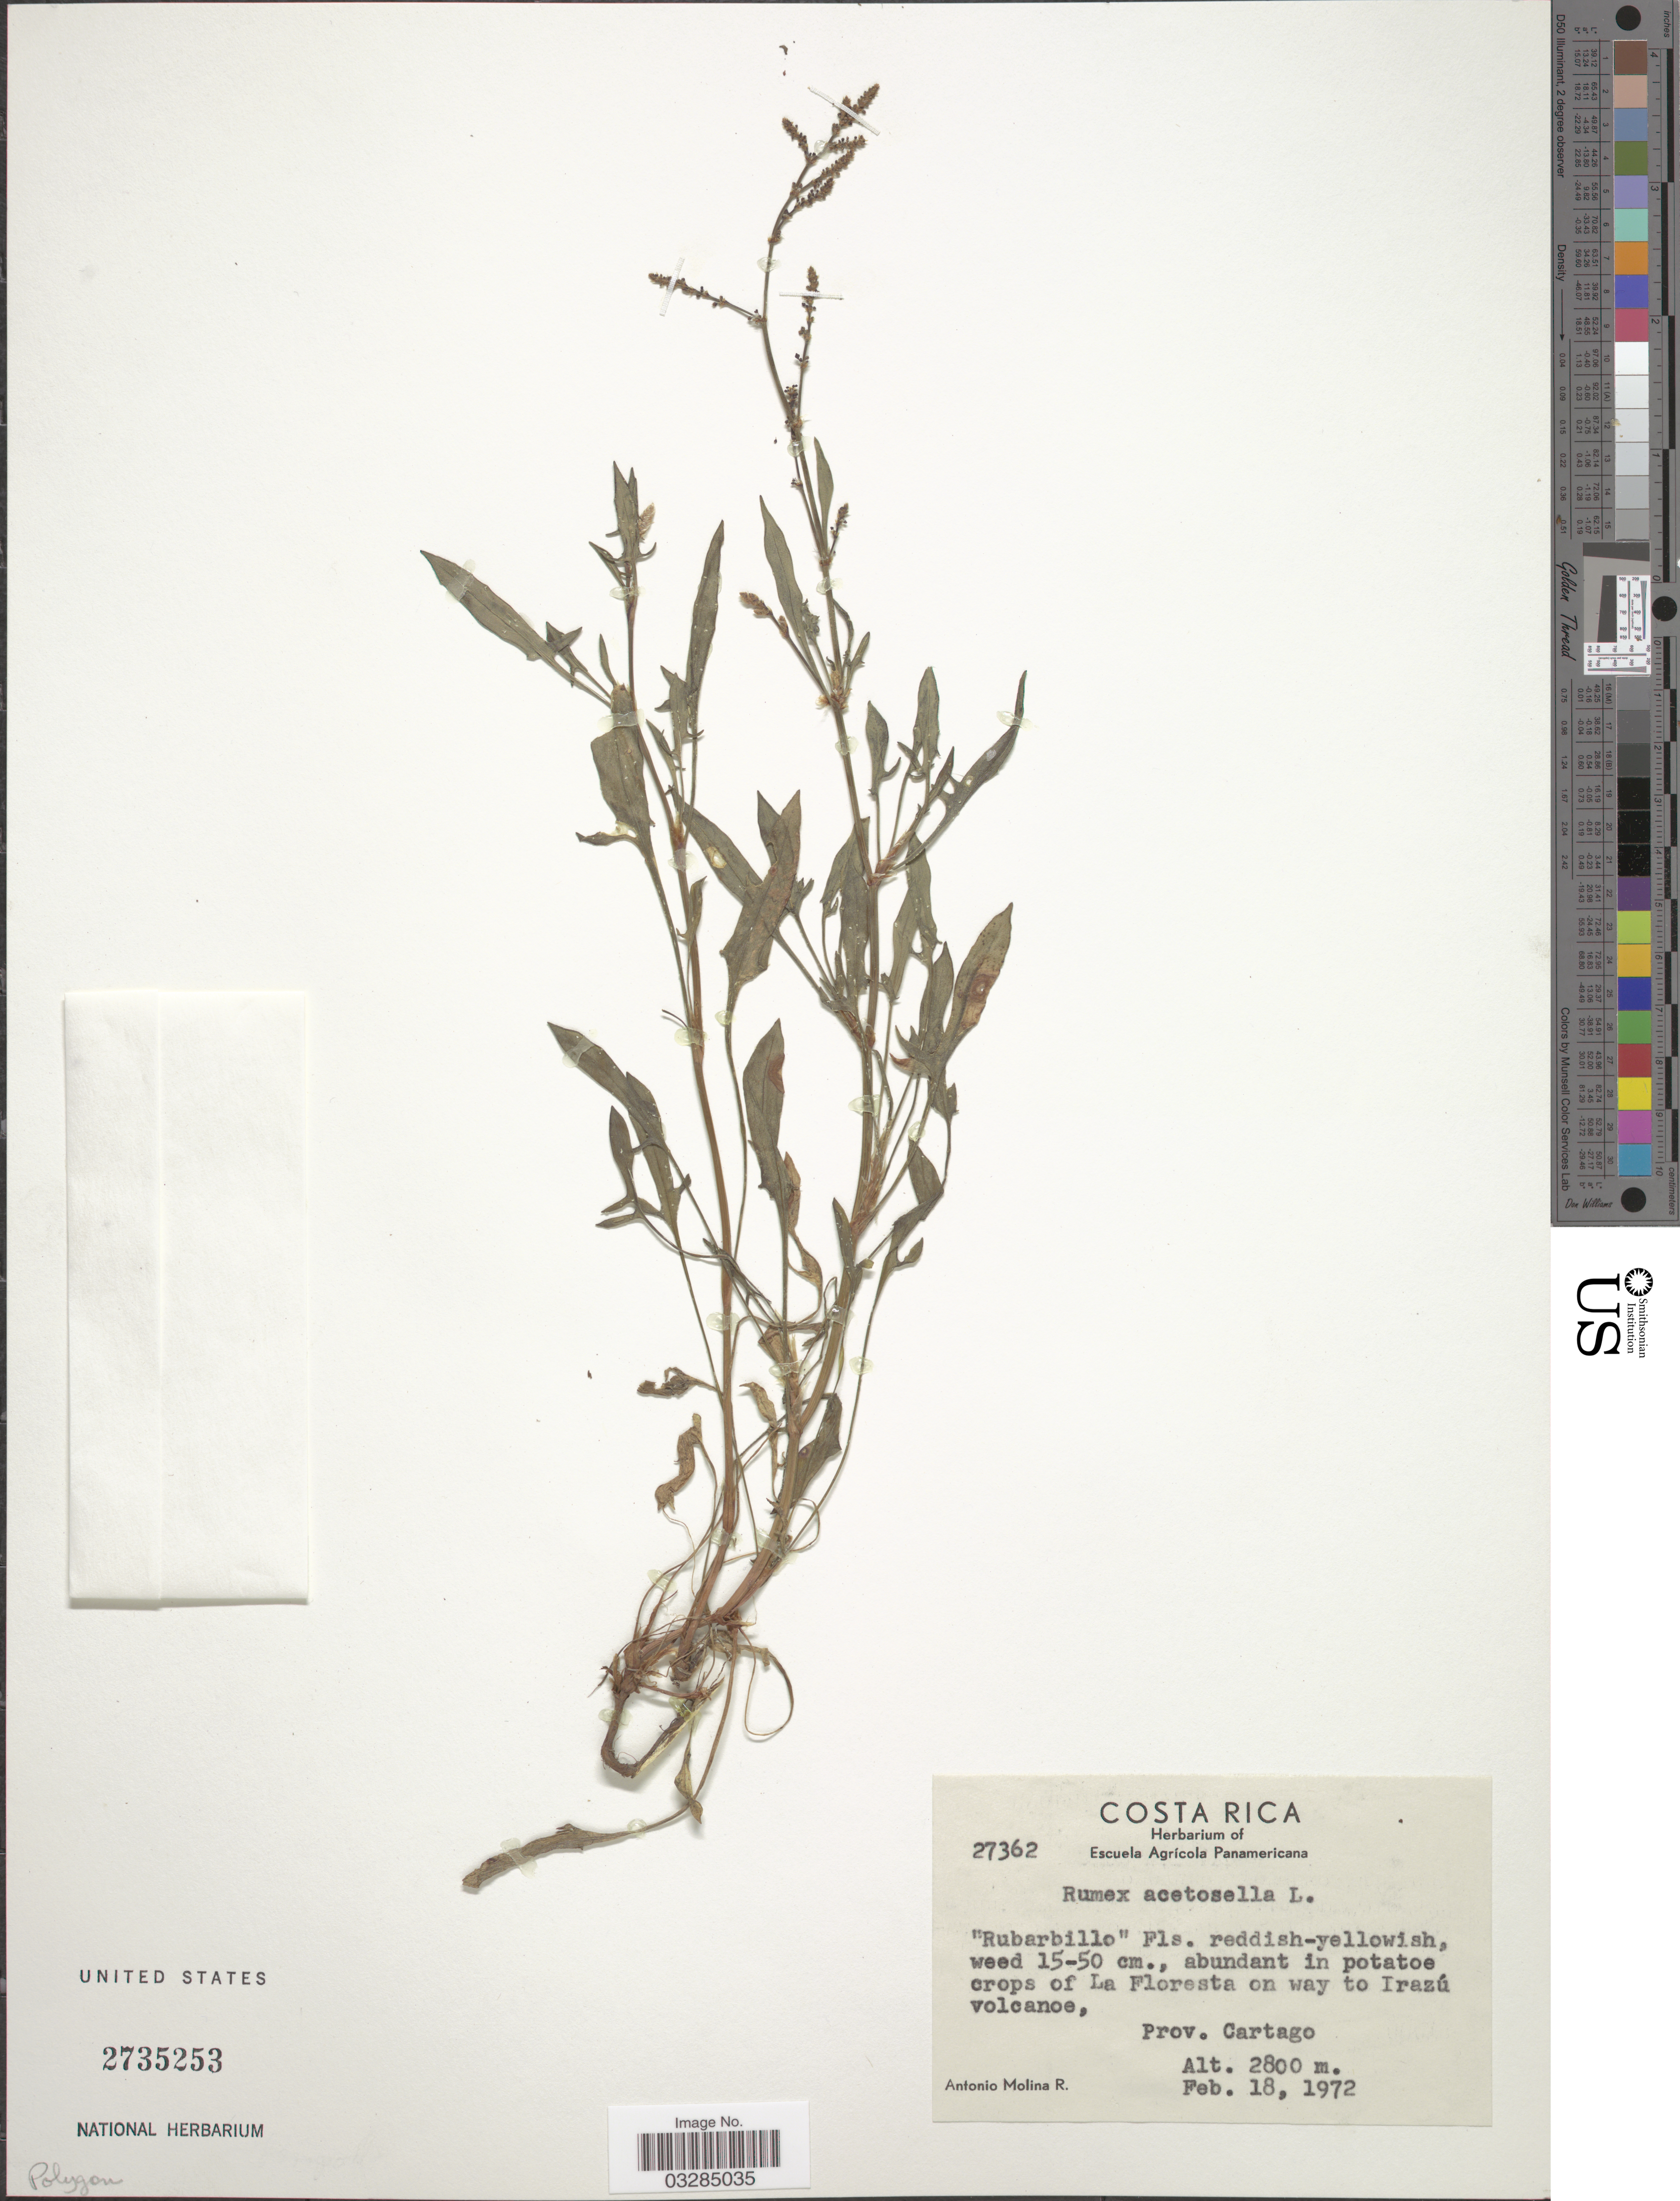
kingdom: Plantae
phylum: Tracheophyta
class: Magnoliopsida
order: Caryophyllales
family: Polygonaceae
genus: Rumex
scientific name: Rumex acetosella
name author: L.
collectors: A. Molina R.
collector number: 27362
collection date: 1972-02-18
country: Costa Rica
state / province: Cartago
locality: Abundant in potatoe crops of La Floresta on way to Irazú volcanoe.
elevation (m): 2800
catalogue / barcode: US 2735253